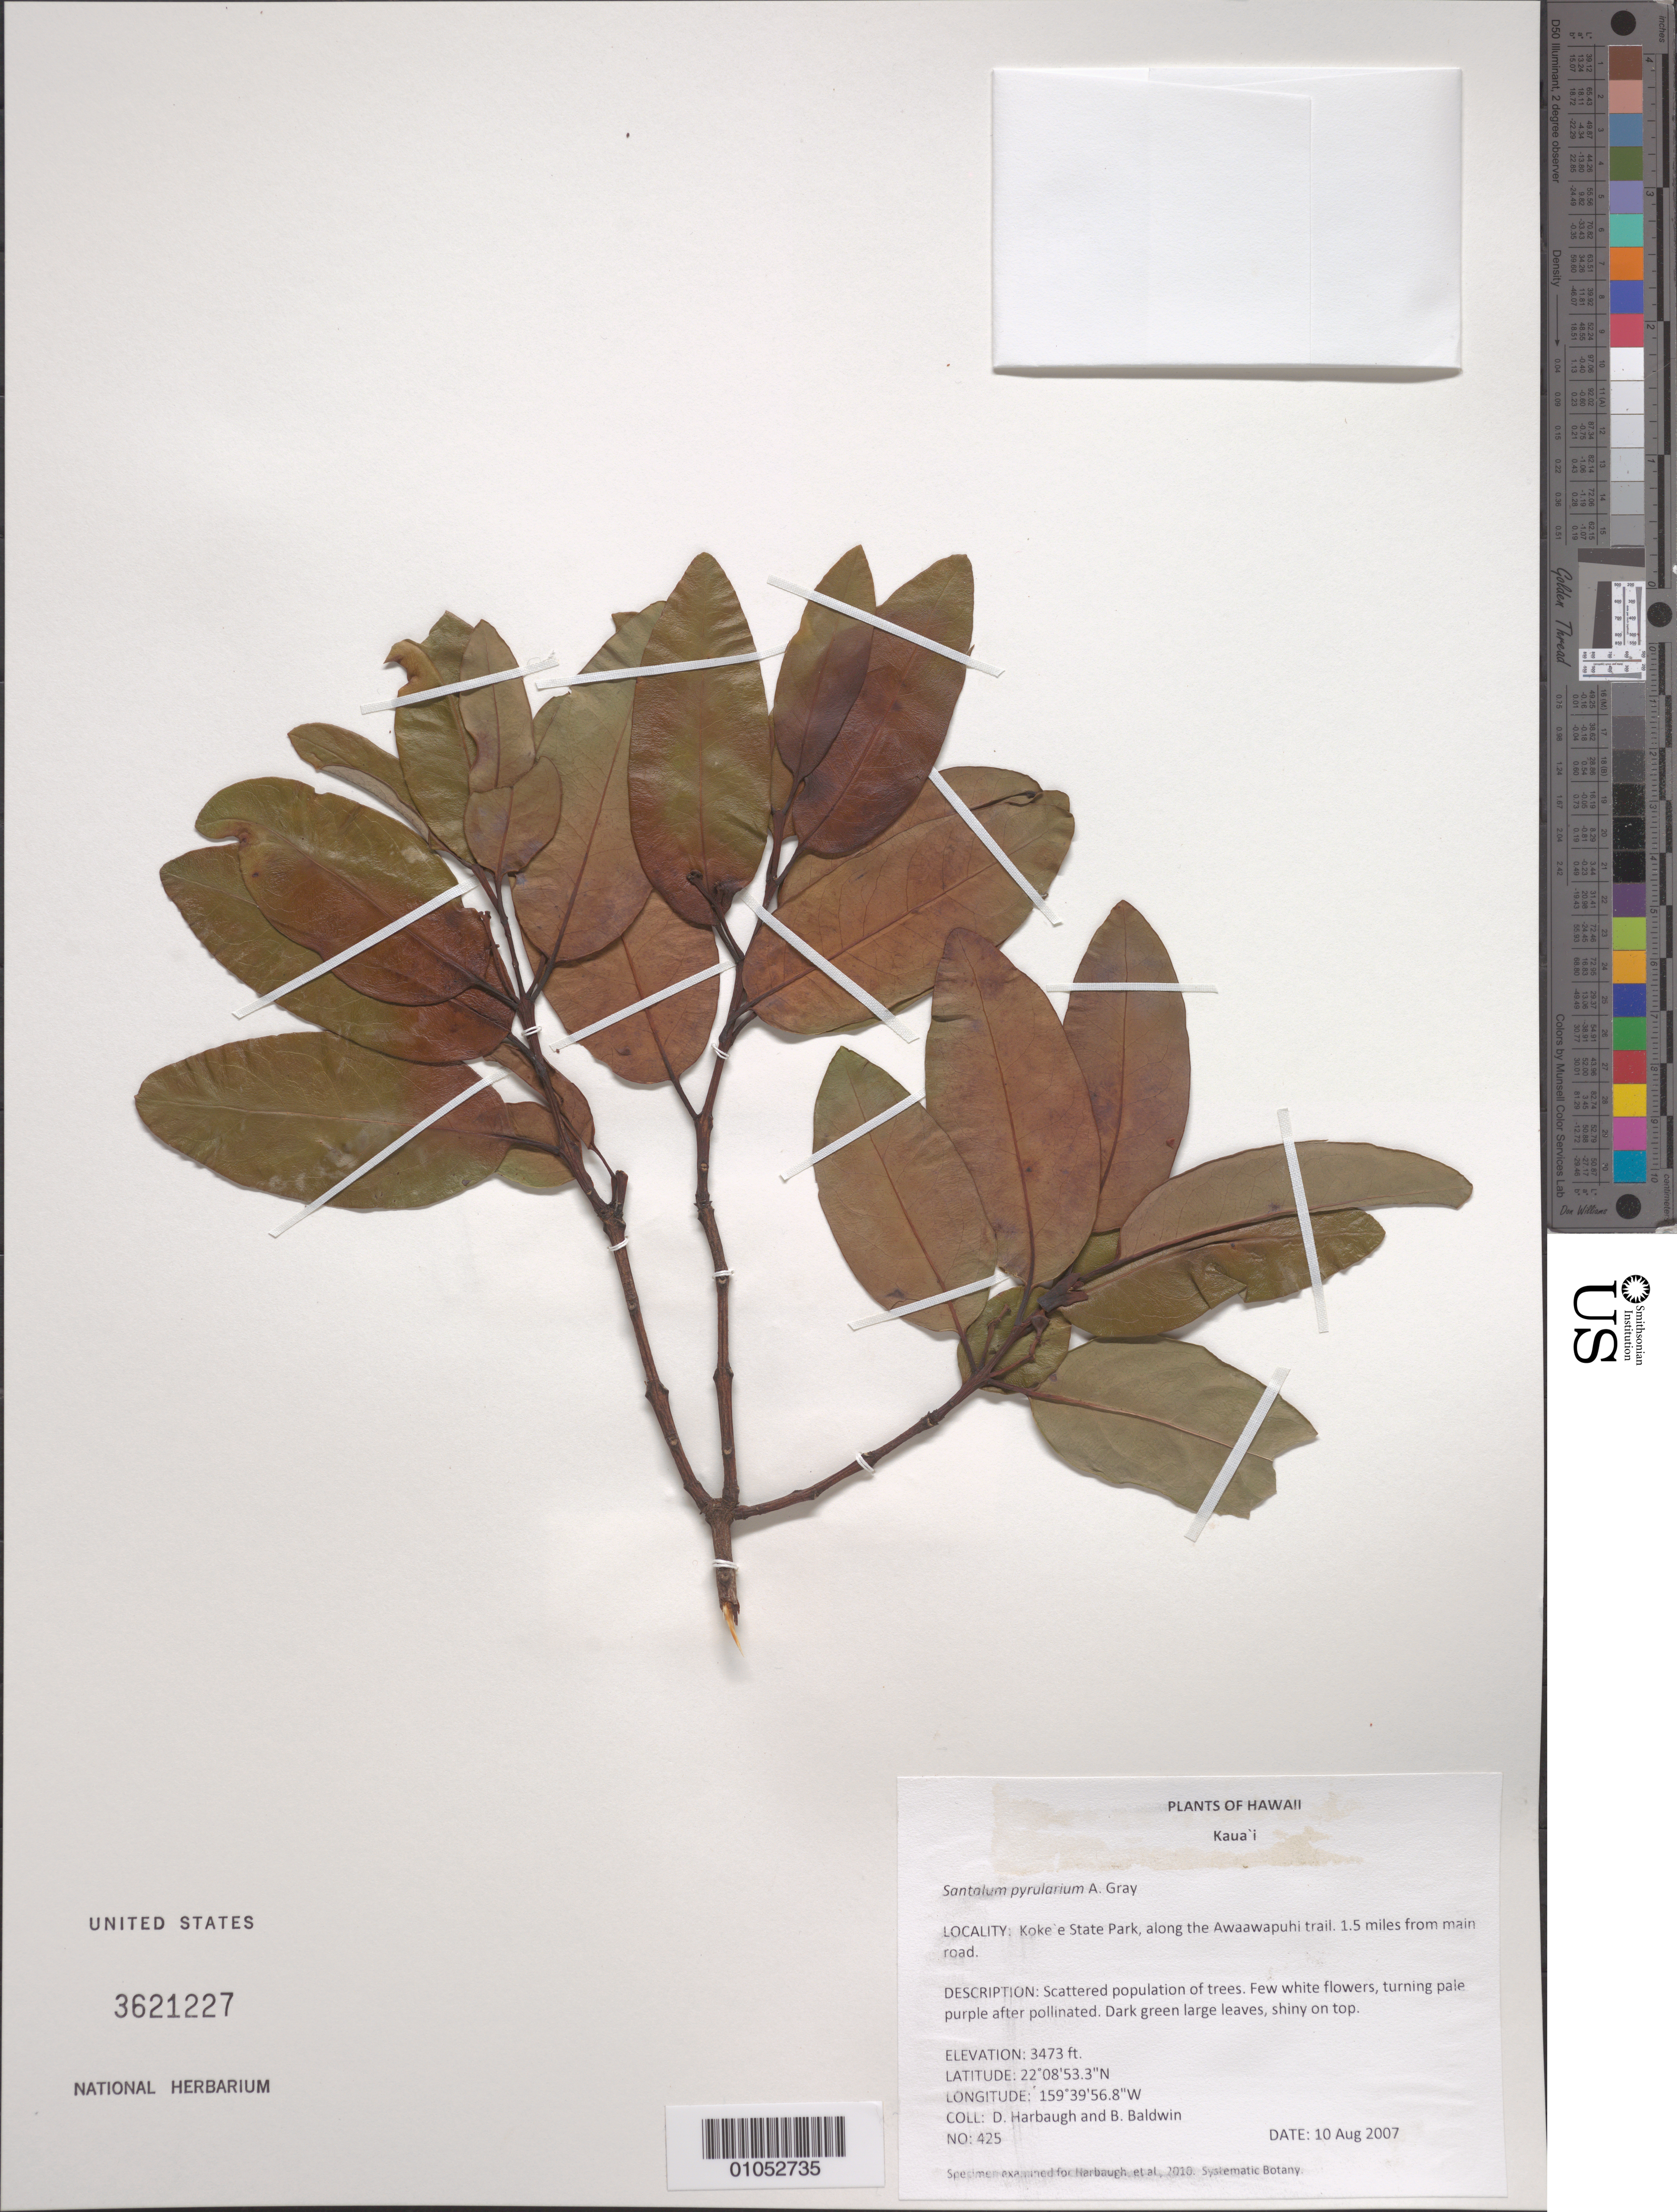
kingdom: Plantae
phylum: Tracheophyta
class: Magnoliopsida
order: Santalales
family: Santalaceae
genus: Santalum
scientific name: Santalum pyrularium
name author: A. Gray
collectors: D. Harbaugh & B. Baldwin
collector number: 425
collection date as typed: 10 Aug 2007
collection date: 2007-08-10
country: United States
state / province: Hawaii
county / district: Kauai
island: Kaua'i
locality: Kokee State Park, along the Awaawapuhi Trail, 1.5 miles from main road.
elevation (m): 1059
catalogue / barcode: US 3621227